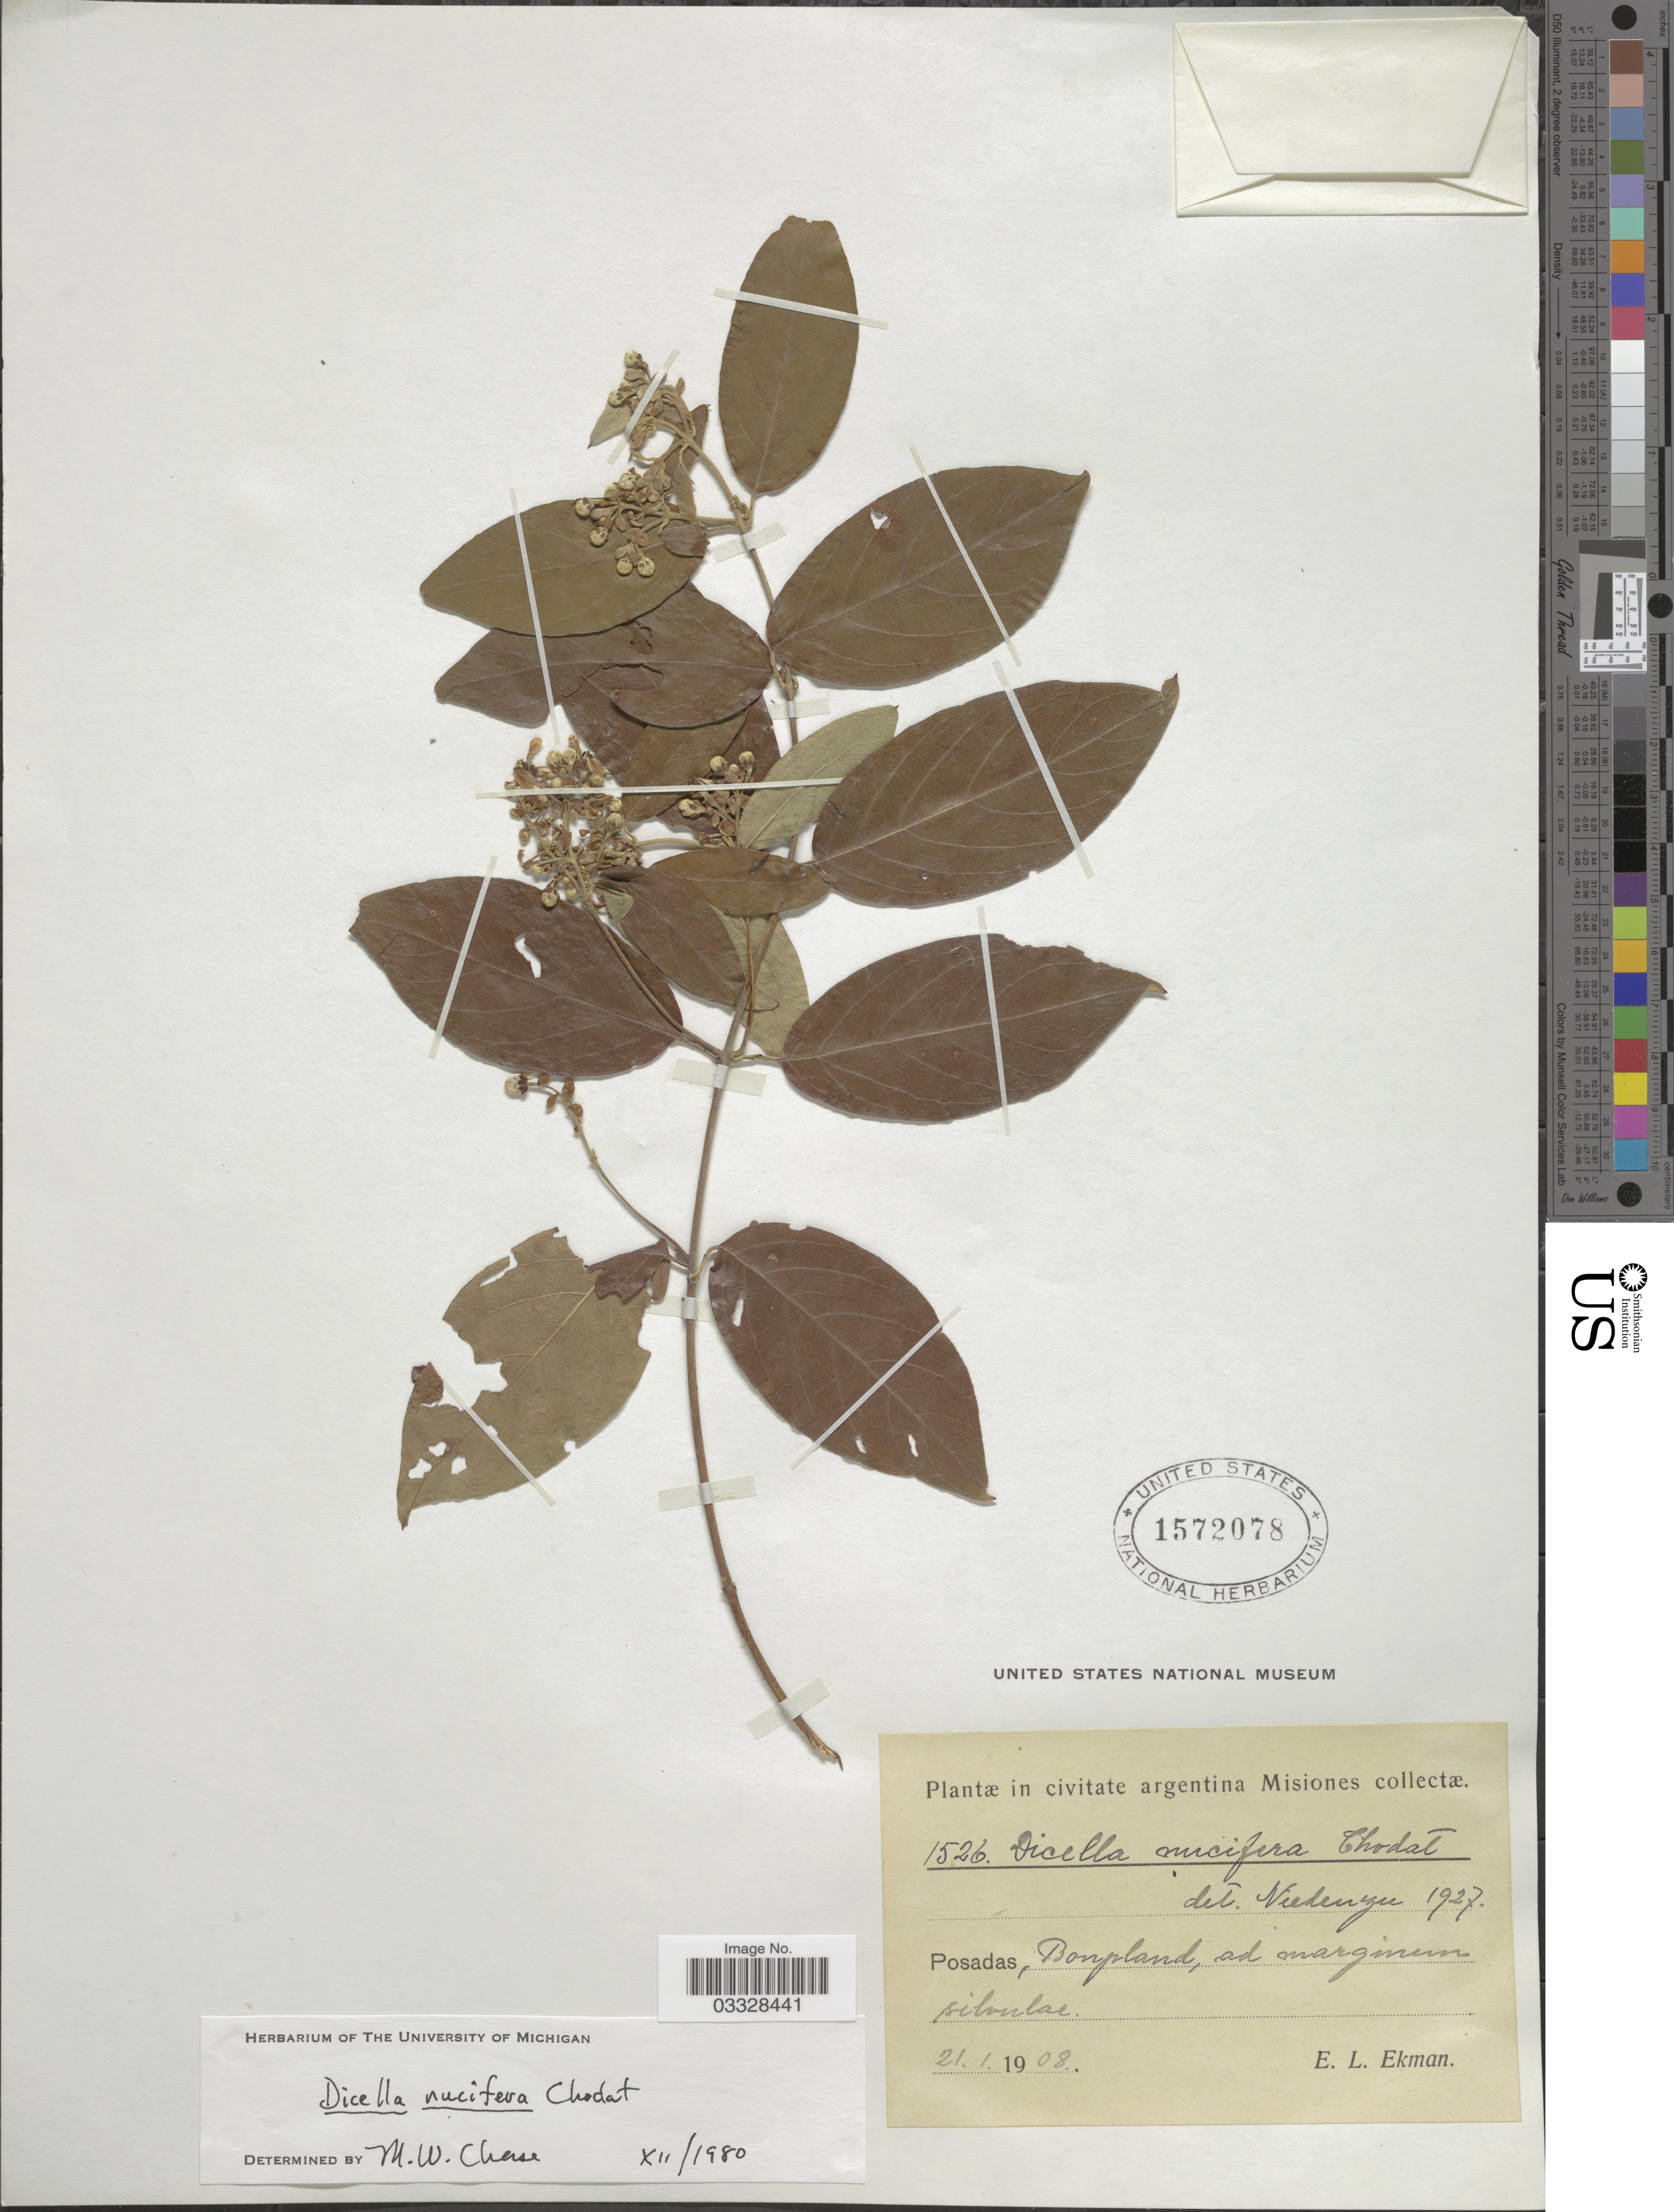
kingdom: Plantae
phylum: Tracheophyta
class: Magnoliopsida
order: Malpighiales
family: Malpighiaceae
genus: Dicella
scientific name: Dicella nucifera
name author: Chodat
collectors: E. L. Ekman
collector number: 1526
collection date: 1908-01-21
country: Argentina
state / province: Misiones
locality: Posadas, Bonpland, ad marginum silvulae.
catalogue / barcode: US 1572078